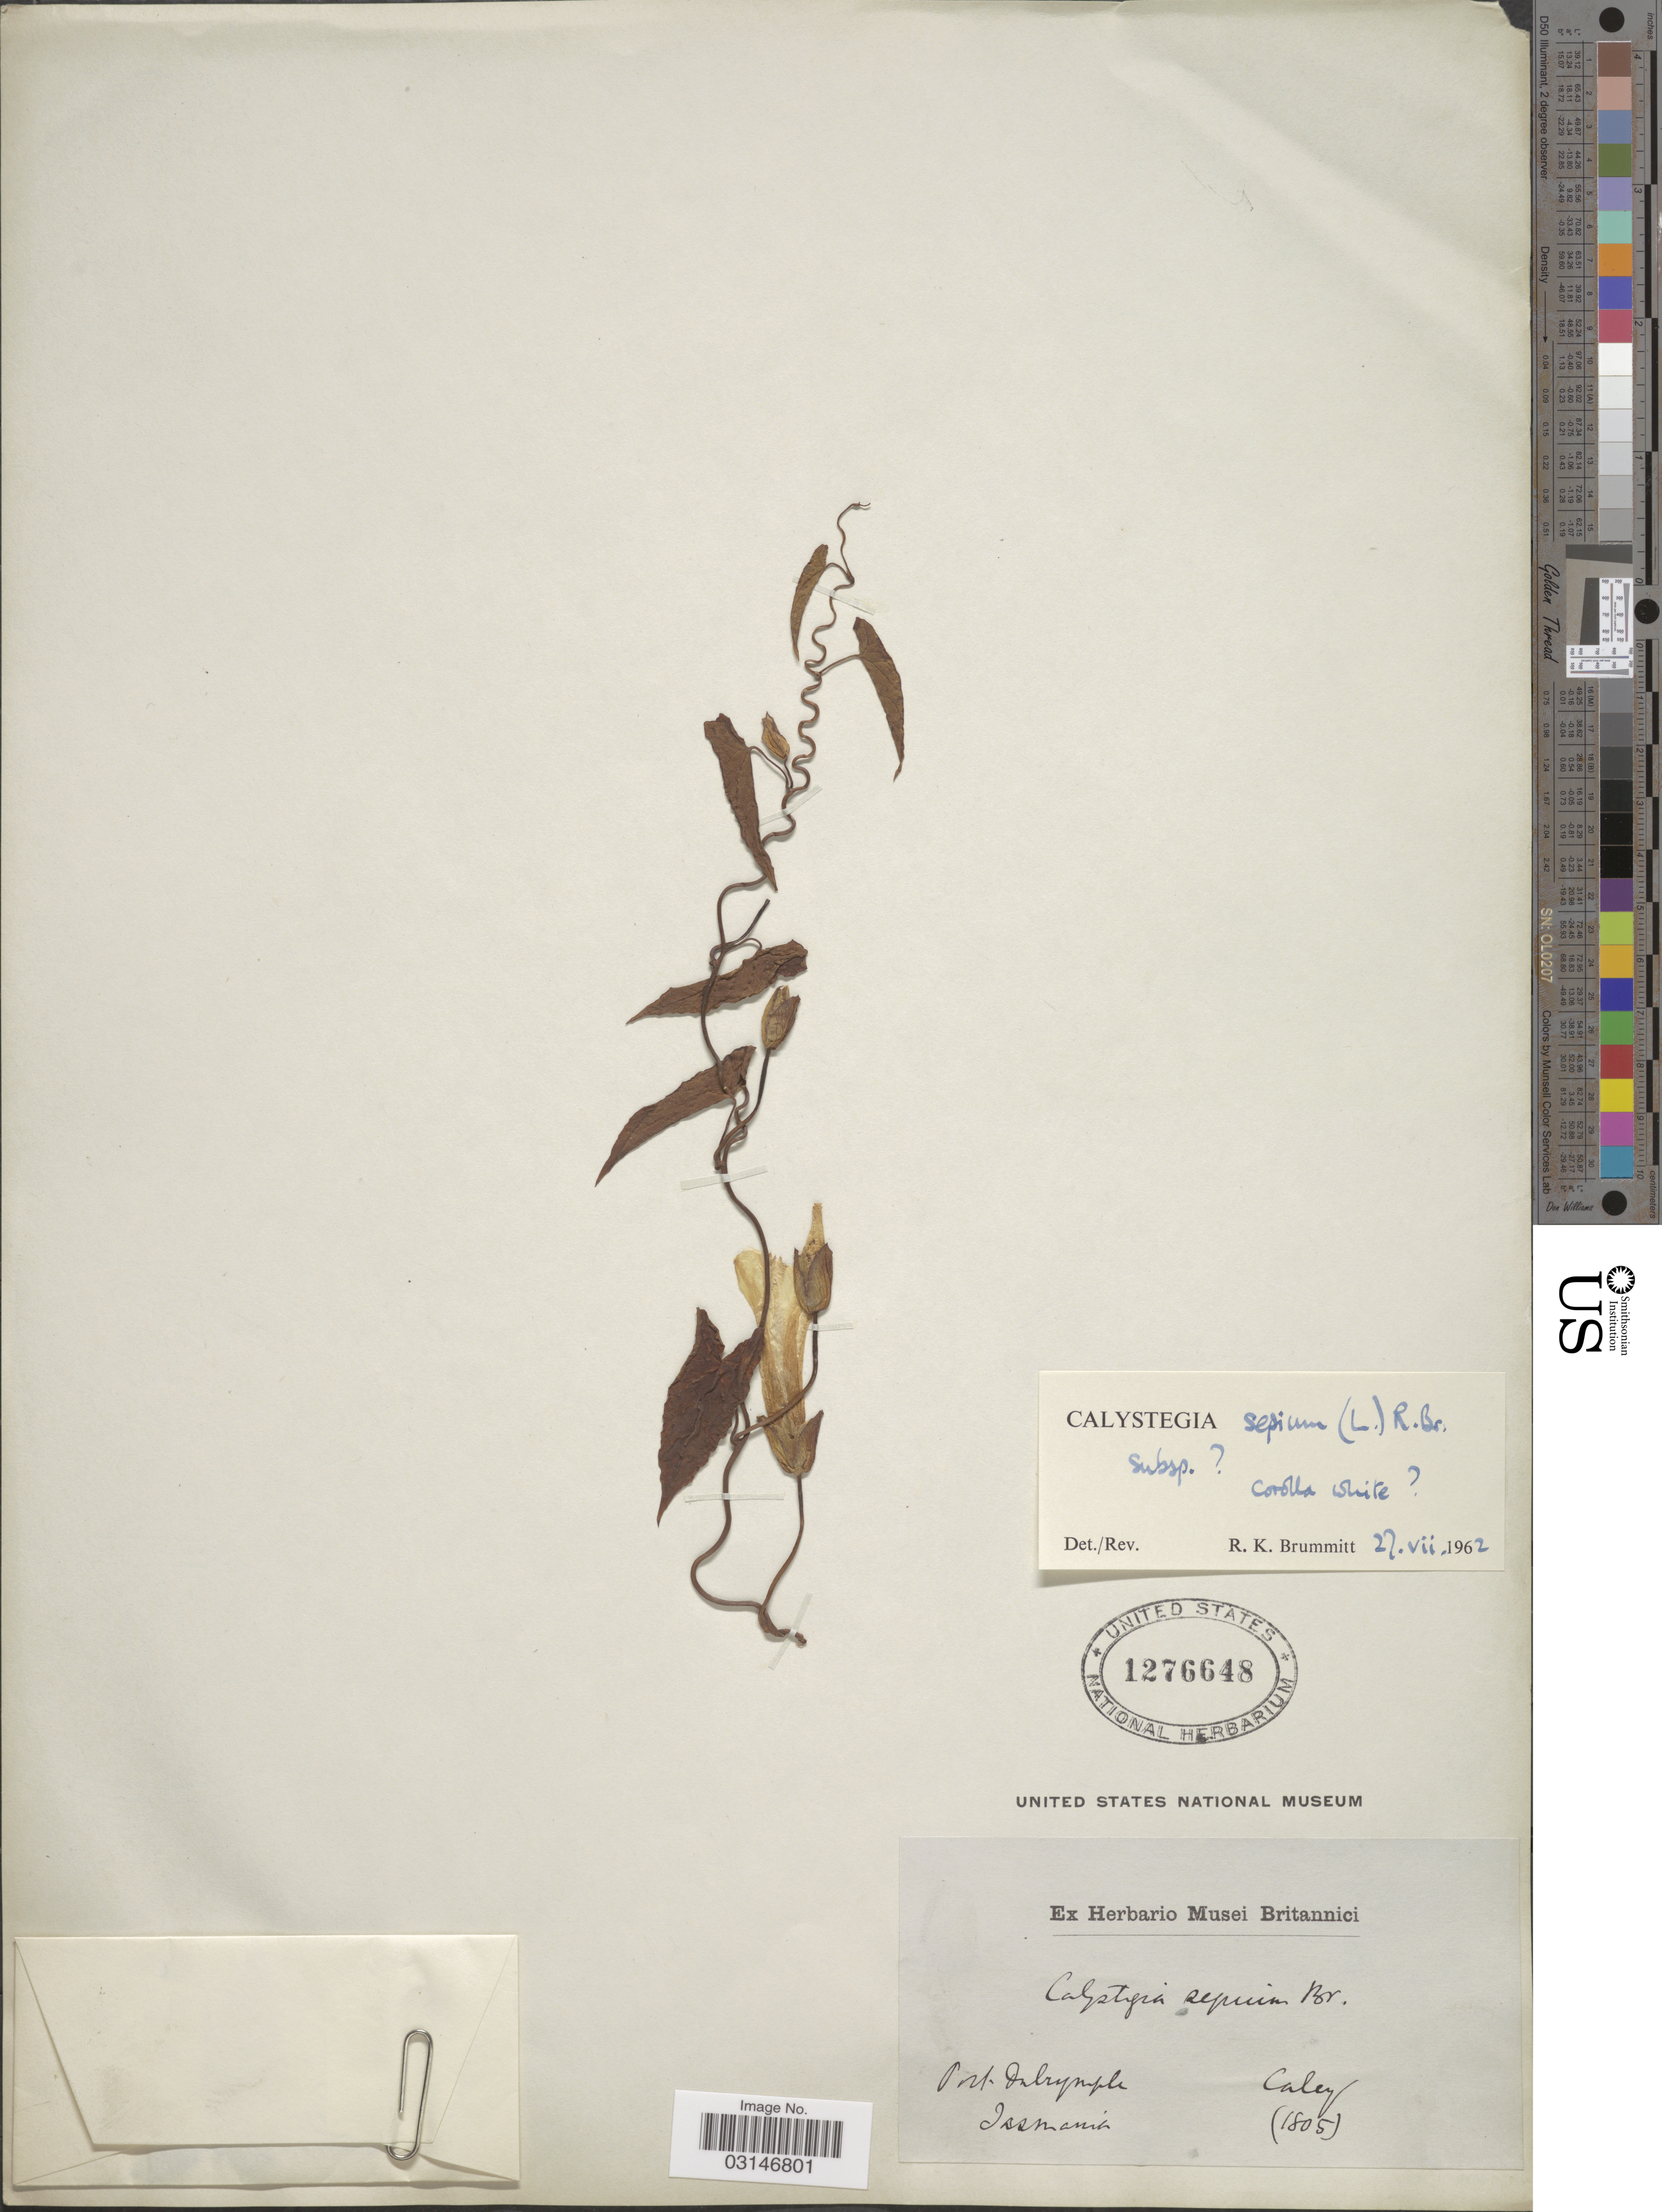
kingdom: Plantae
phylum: Tracheophyta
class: Magnoliopsida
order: Solanales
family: Convolvulaceae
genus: Calystegia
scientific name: Calystegia sepium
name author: (L.) R. Br.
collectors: -. Caley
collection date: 1805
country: Australia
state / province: Tasmania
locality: Port. Dalrymple.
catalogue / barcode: US 1276648